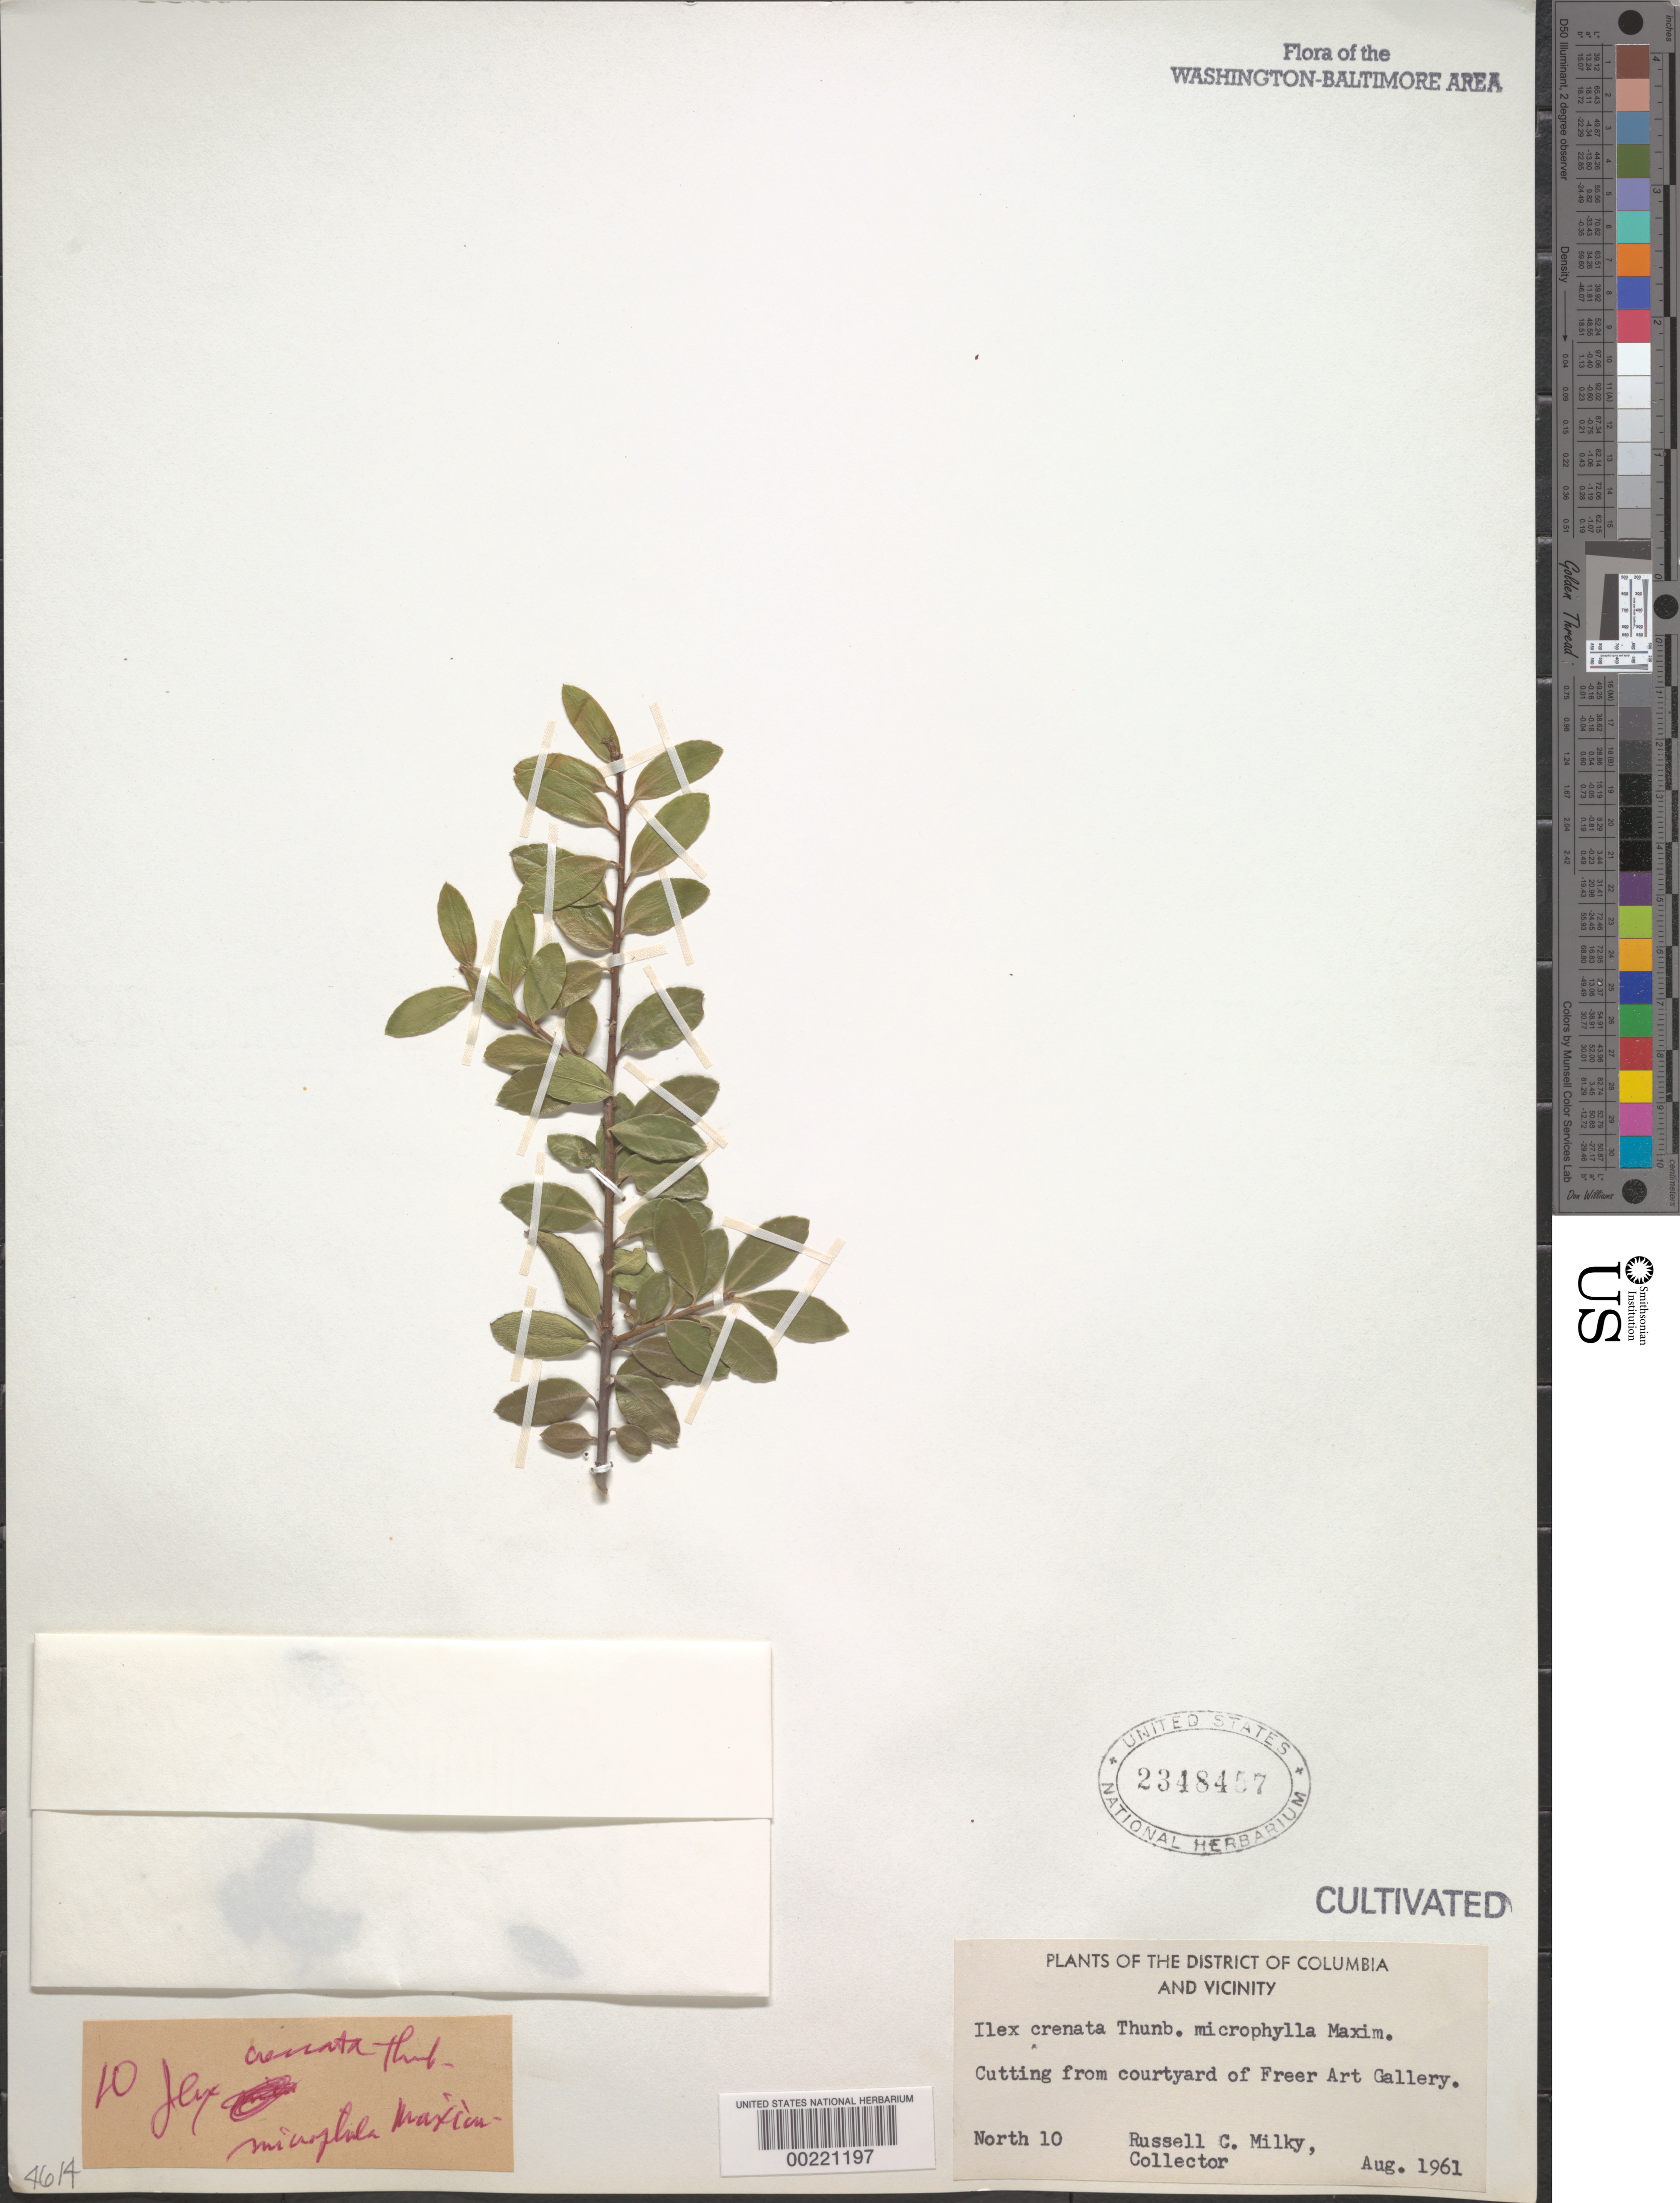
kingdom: Plantae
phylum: Tracheophyta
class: Magnoliopsida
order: Aquifoliales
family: Aquifoliaceae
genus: Ilex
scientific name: Ilex crenata var. microphylla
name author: (Rehder) Maxim. ex Rehder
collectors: R. Milky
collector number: North 10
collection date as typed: Aug 1961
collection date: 1961-08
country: United States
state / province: District of Columbia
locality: Courtyard of Freer Gallery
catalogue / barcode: US 2348457